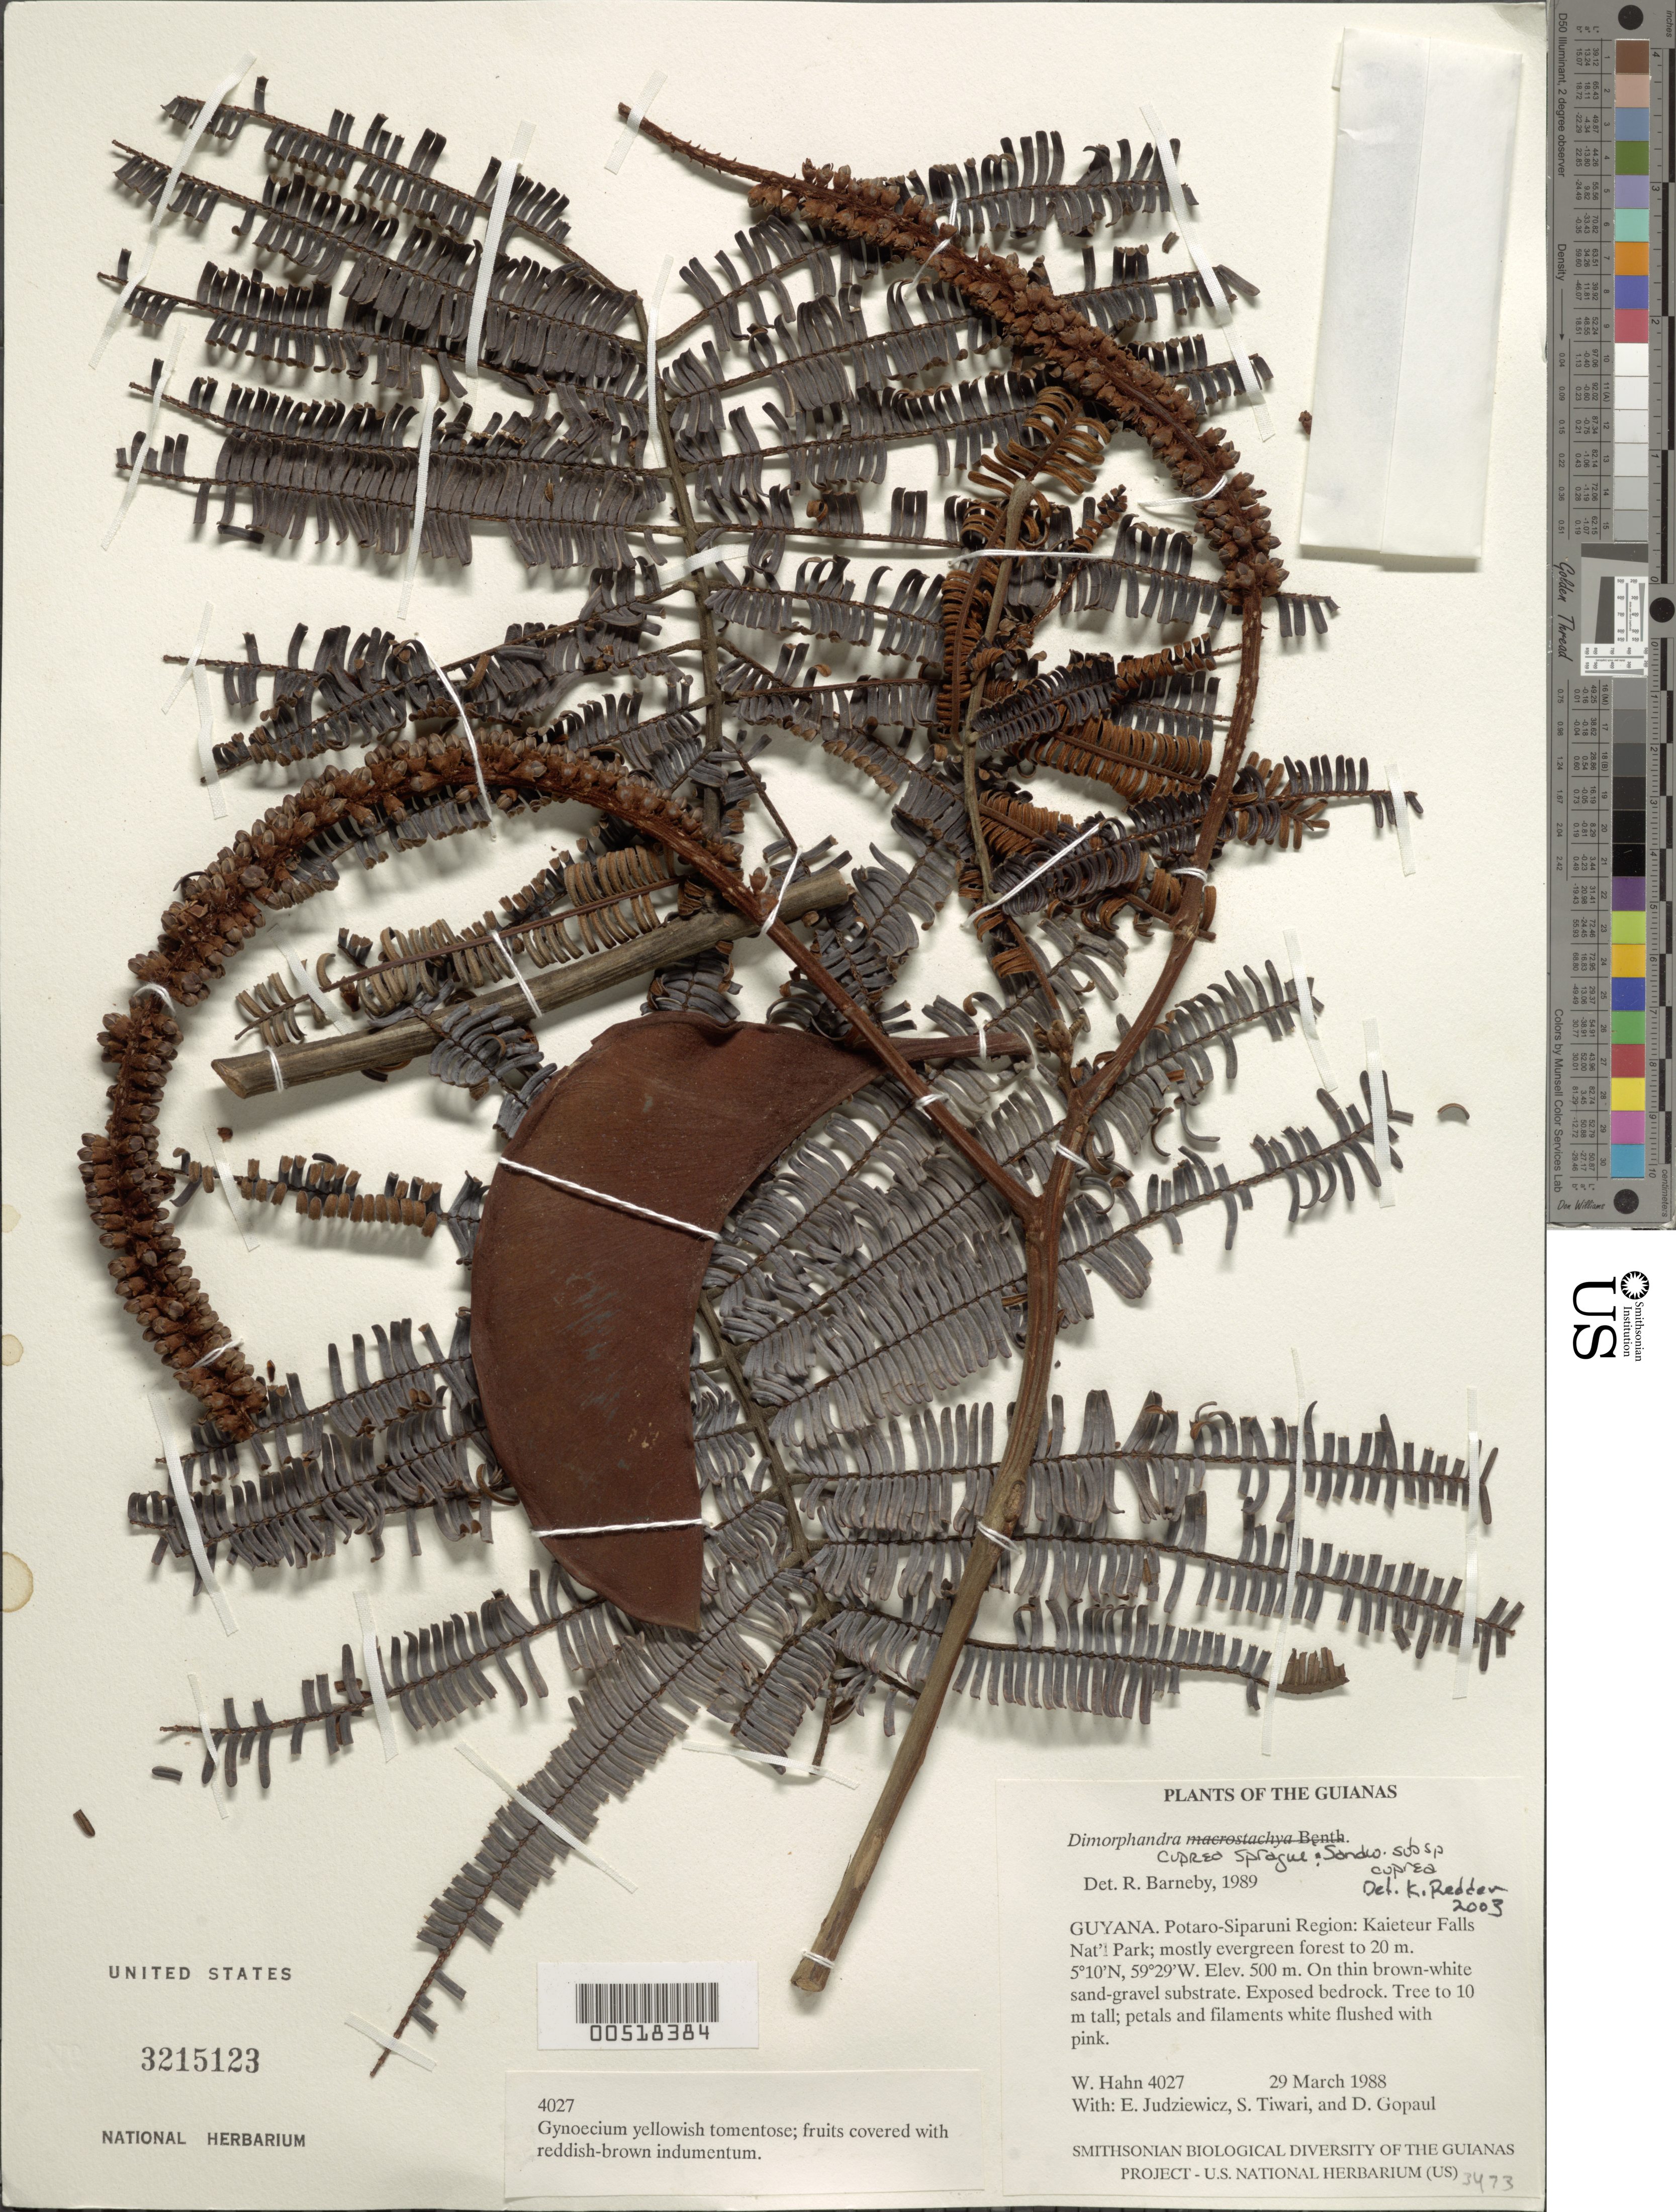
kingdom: Plantae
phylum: Tracheophyta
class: Magnoliopsida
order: Fabales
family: Fabaceae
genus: Dimorphandra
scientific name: Dimorphandra cuprea subsp. cuprea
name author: Sprague & Sandwith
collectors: W. Hahn, E. J. Judziewicz, S. Tiwari & D. Gopaul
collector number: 4027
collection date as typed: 29 March 1988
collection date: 1988-03-29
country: Guyana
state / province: Potaro-Siparuni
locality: Kaieteur Falls National Park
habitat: Mostly evergreen forest to 20 m on thin brown-white sand-gravel substrate. Exposed bedrock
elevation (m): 500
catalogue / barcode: US 3215123